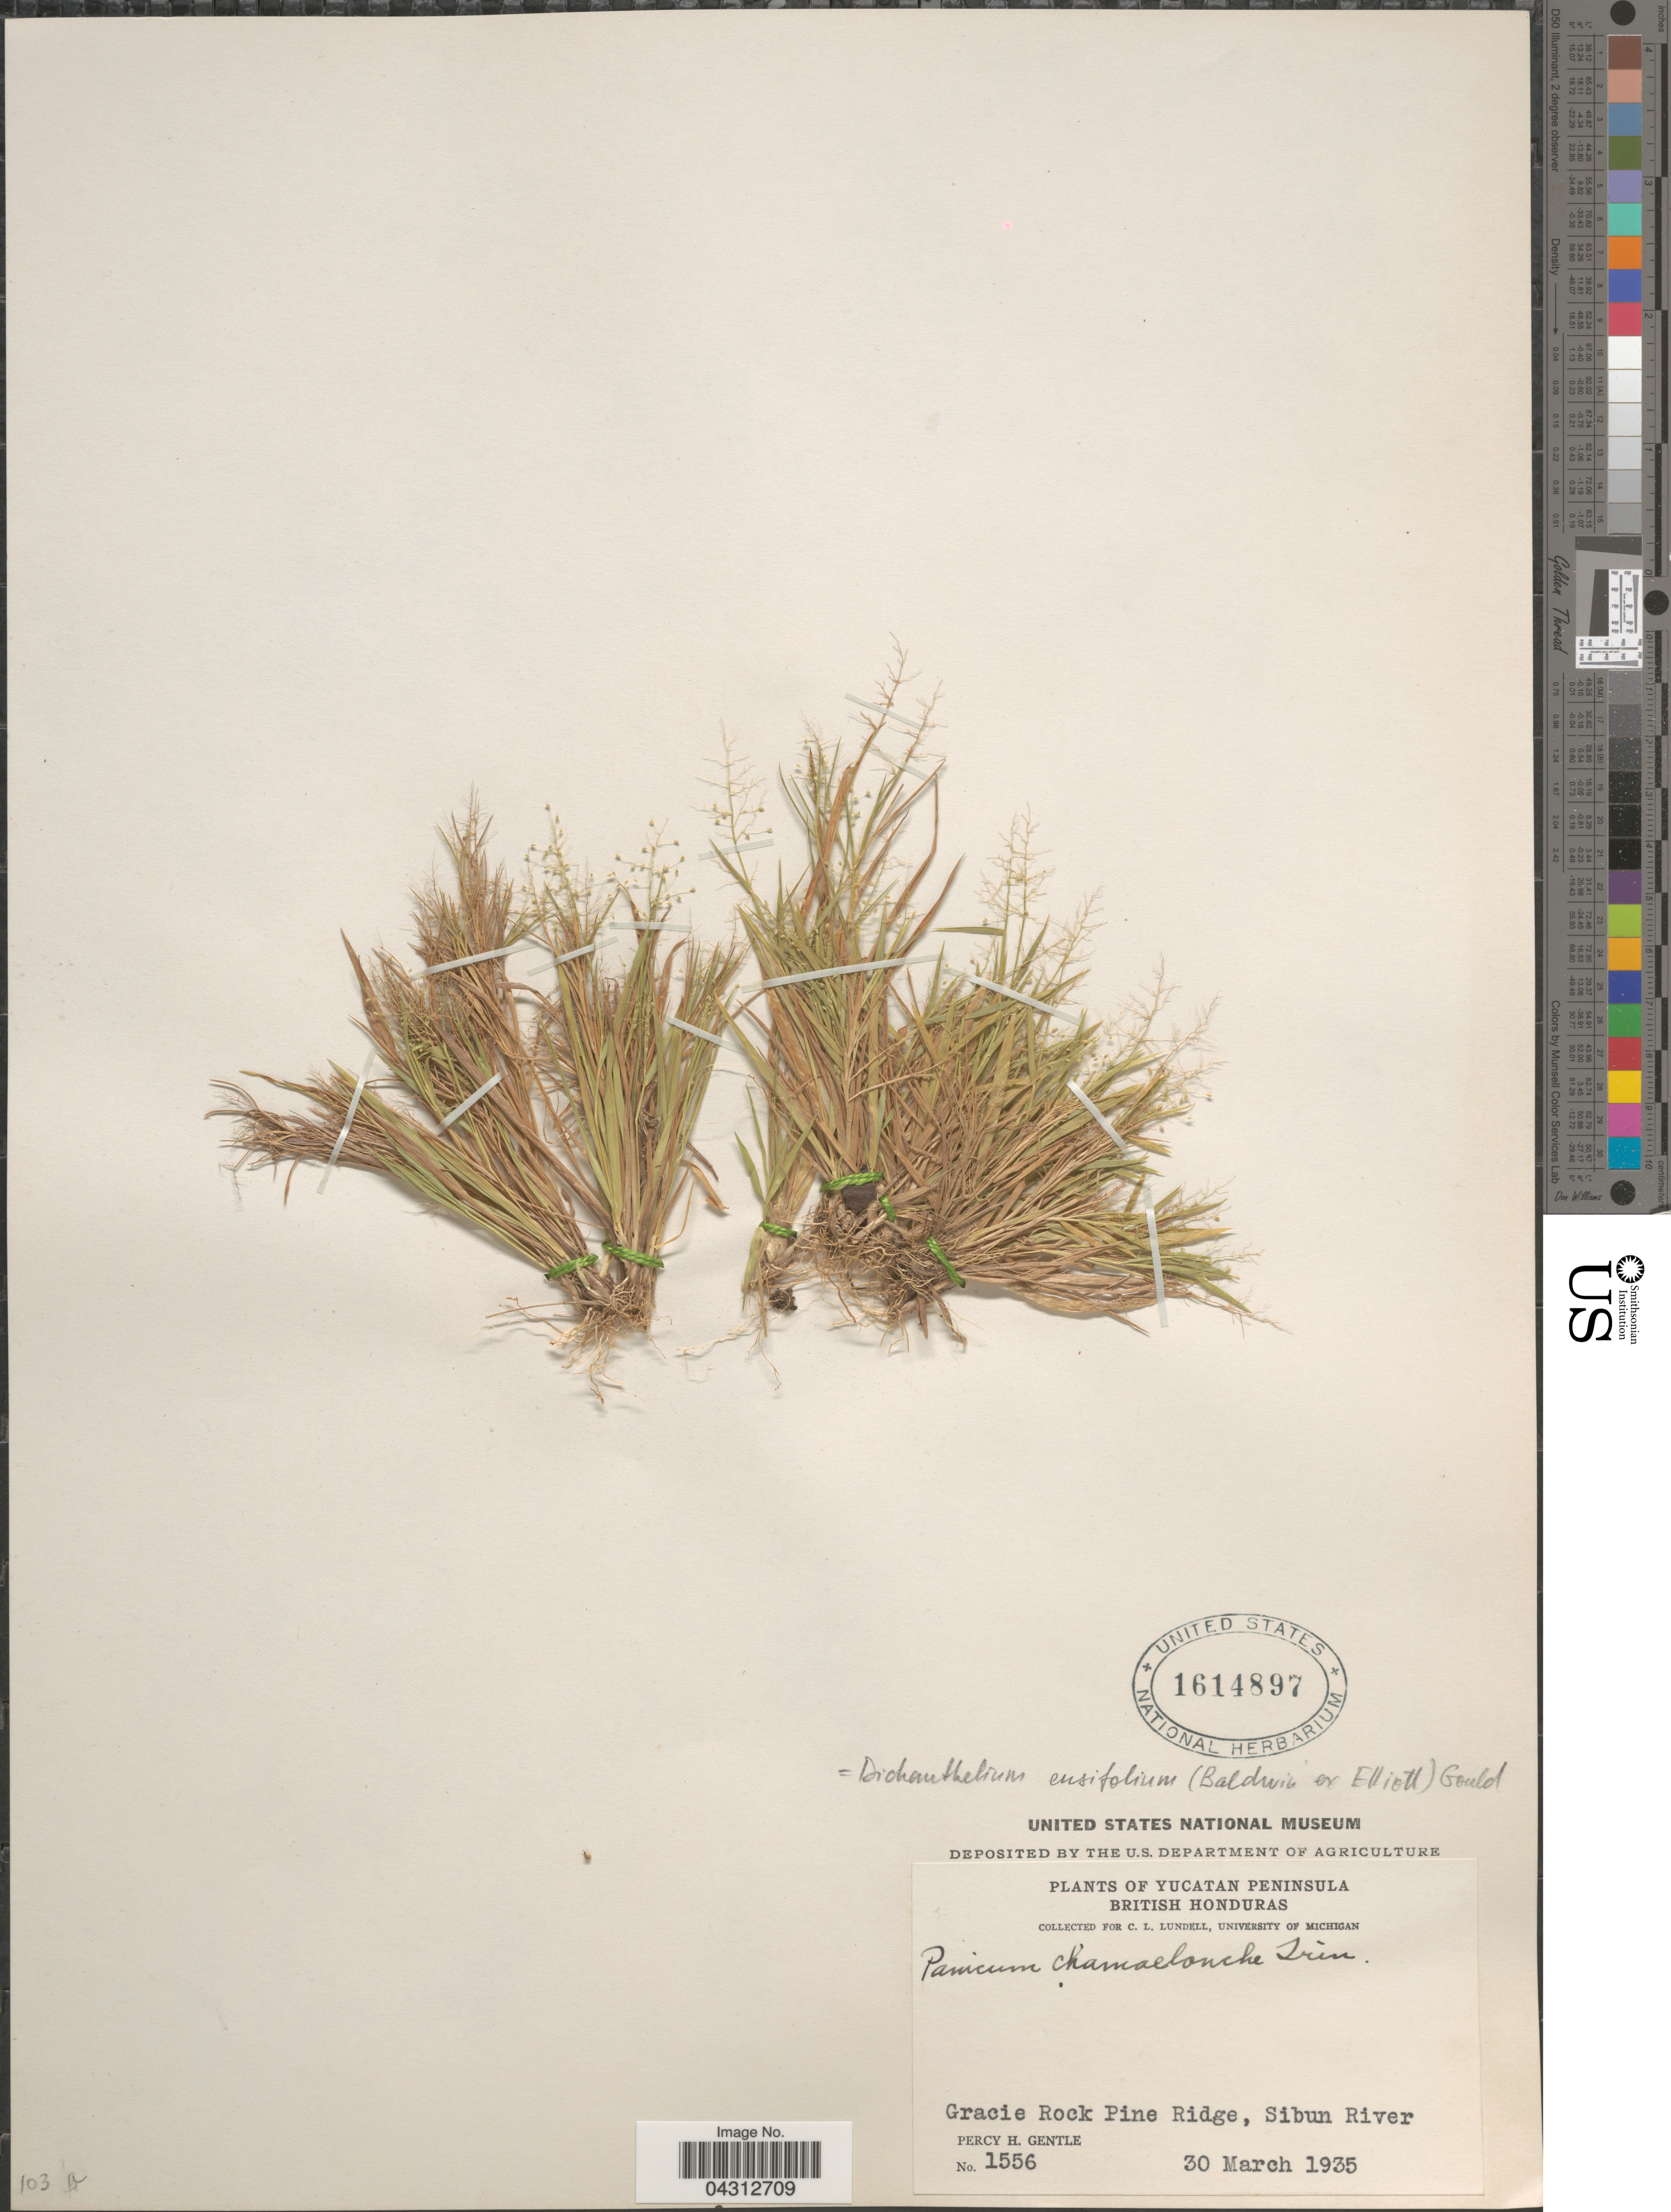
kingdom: Plantae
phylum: Tracheophyta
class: Liliopsida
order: Poales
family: Poaceae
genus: Dichanthelium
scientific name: Dichanthelium chamaelonche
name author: (Trin.) Freckmann & Lelong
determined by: Naczi, R. F. C.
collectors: P. H. Gentle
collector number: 1556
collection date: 1935-03-30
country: Belize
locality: Yucatan Peninsula. British Honduras. Gracie Rock Pine Ridge, Sibun River.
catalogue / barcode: US 1614897